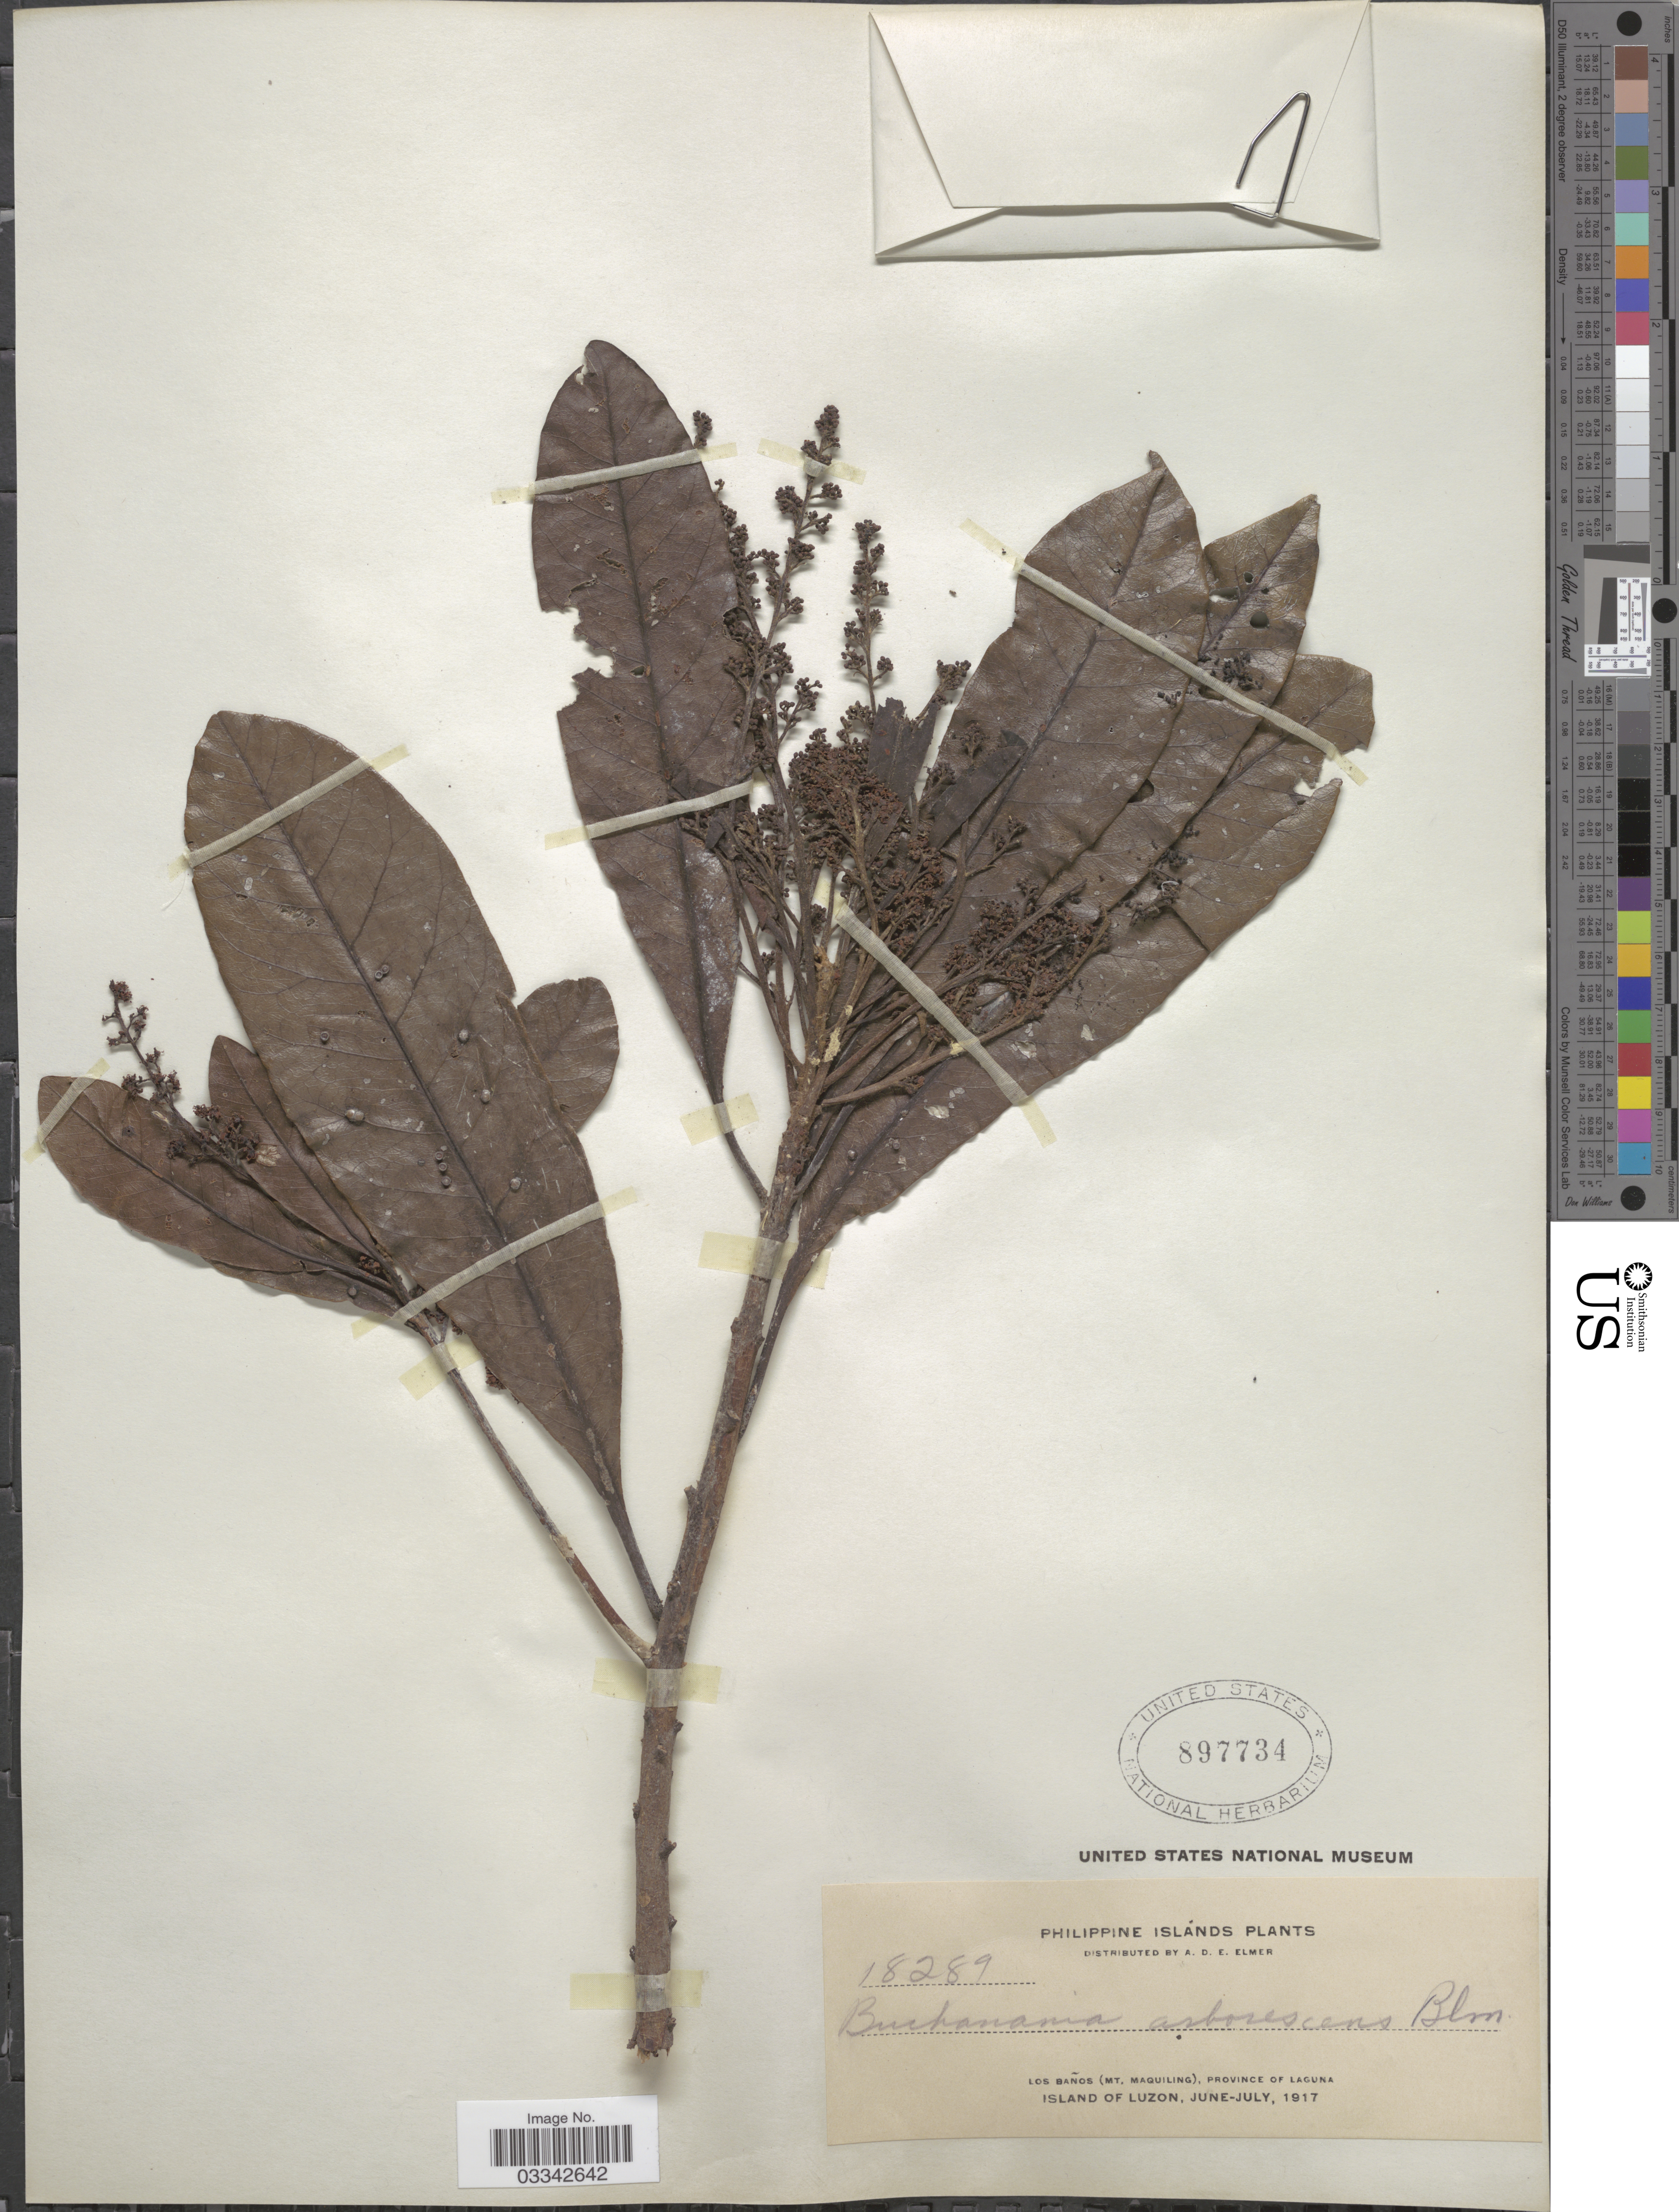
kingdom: Plantae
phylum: Tracheophyta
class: Magnoliopsida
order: Sapindales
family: Anacardiaceae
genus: Buchanania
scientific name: Buchanania arborescens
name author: (Blume) Blume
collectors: A. D. E. Elmer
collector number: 18289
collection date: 1917-06/1917-07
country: Philippines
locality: Philippine Islands. Los Baños (Mt. Maquiling), province of Laguna. Island of Luzon.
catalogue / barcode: US 897734